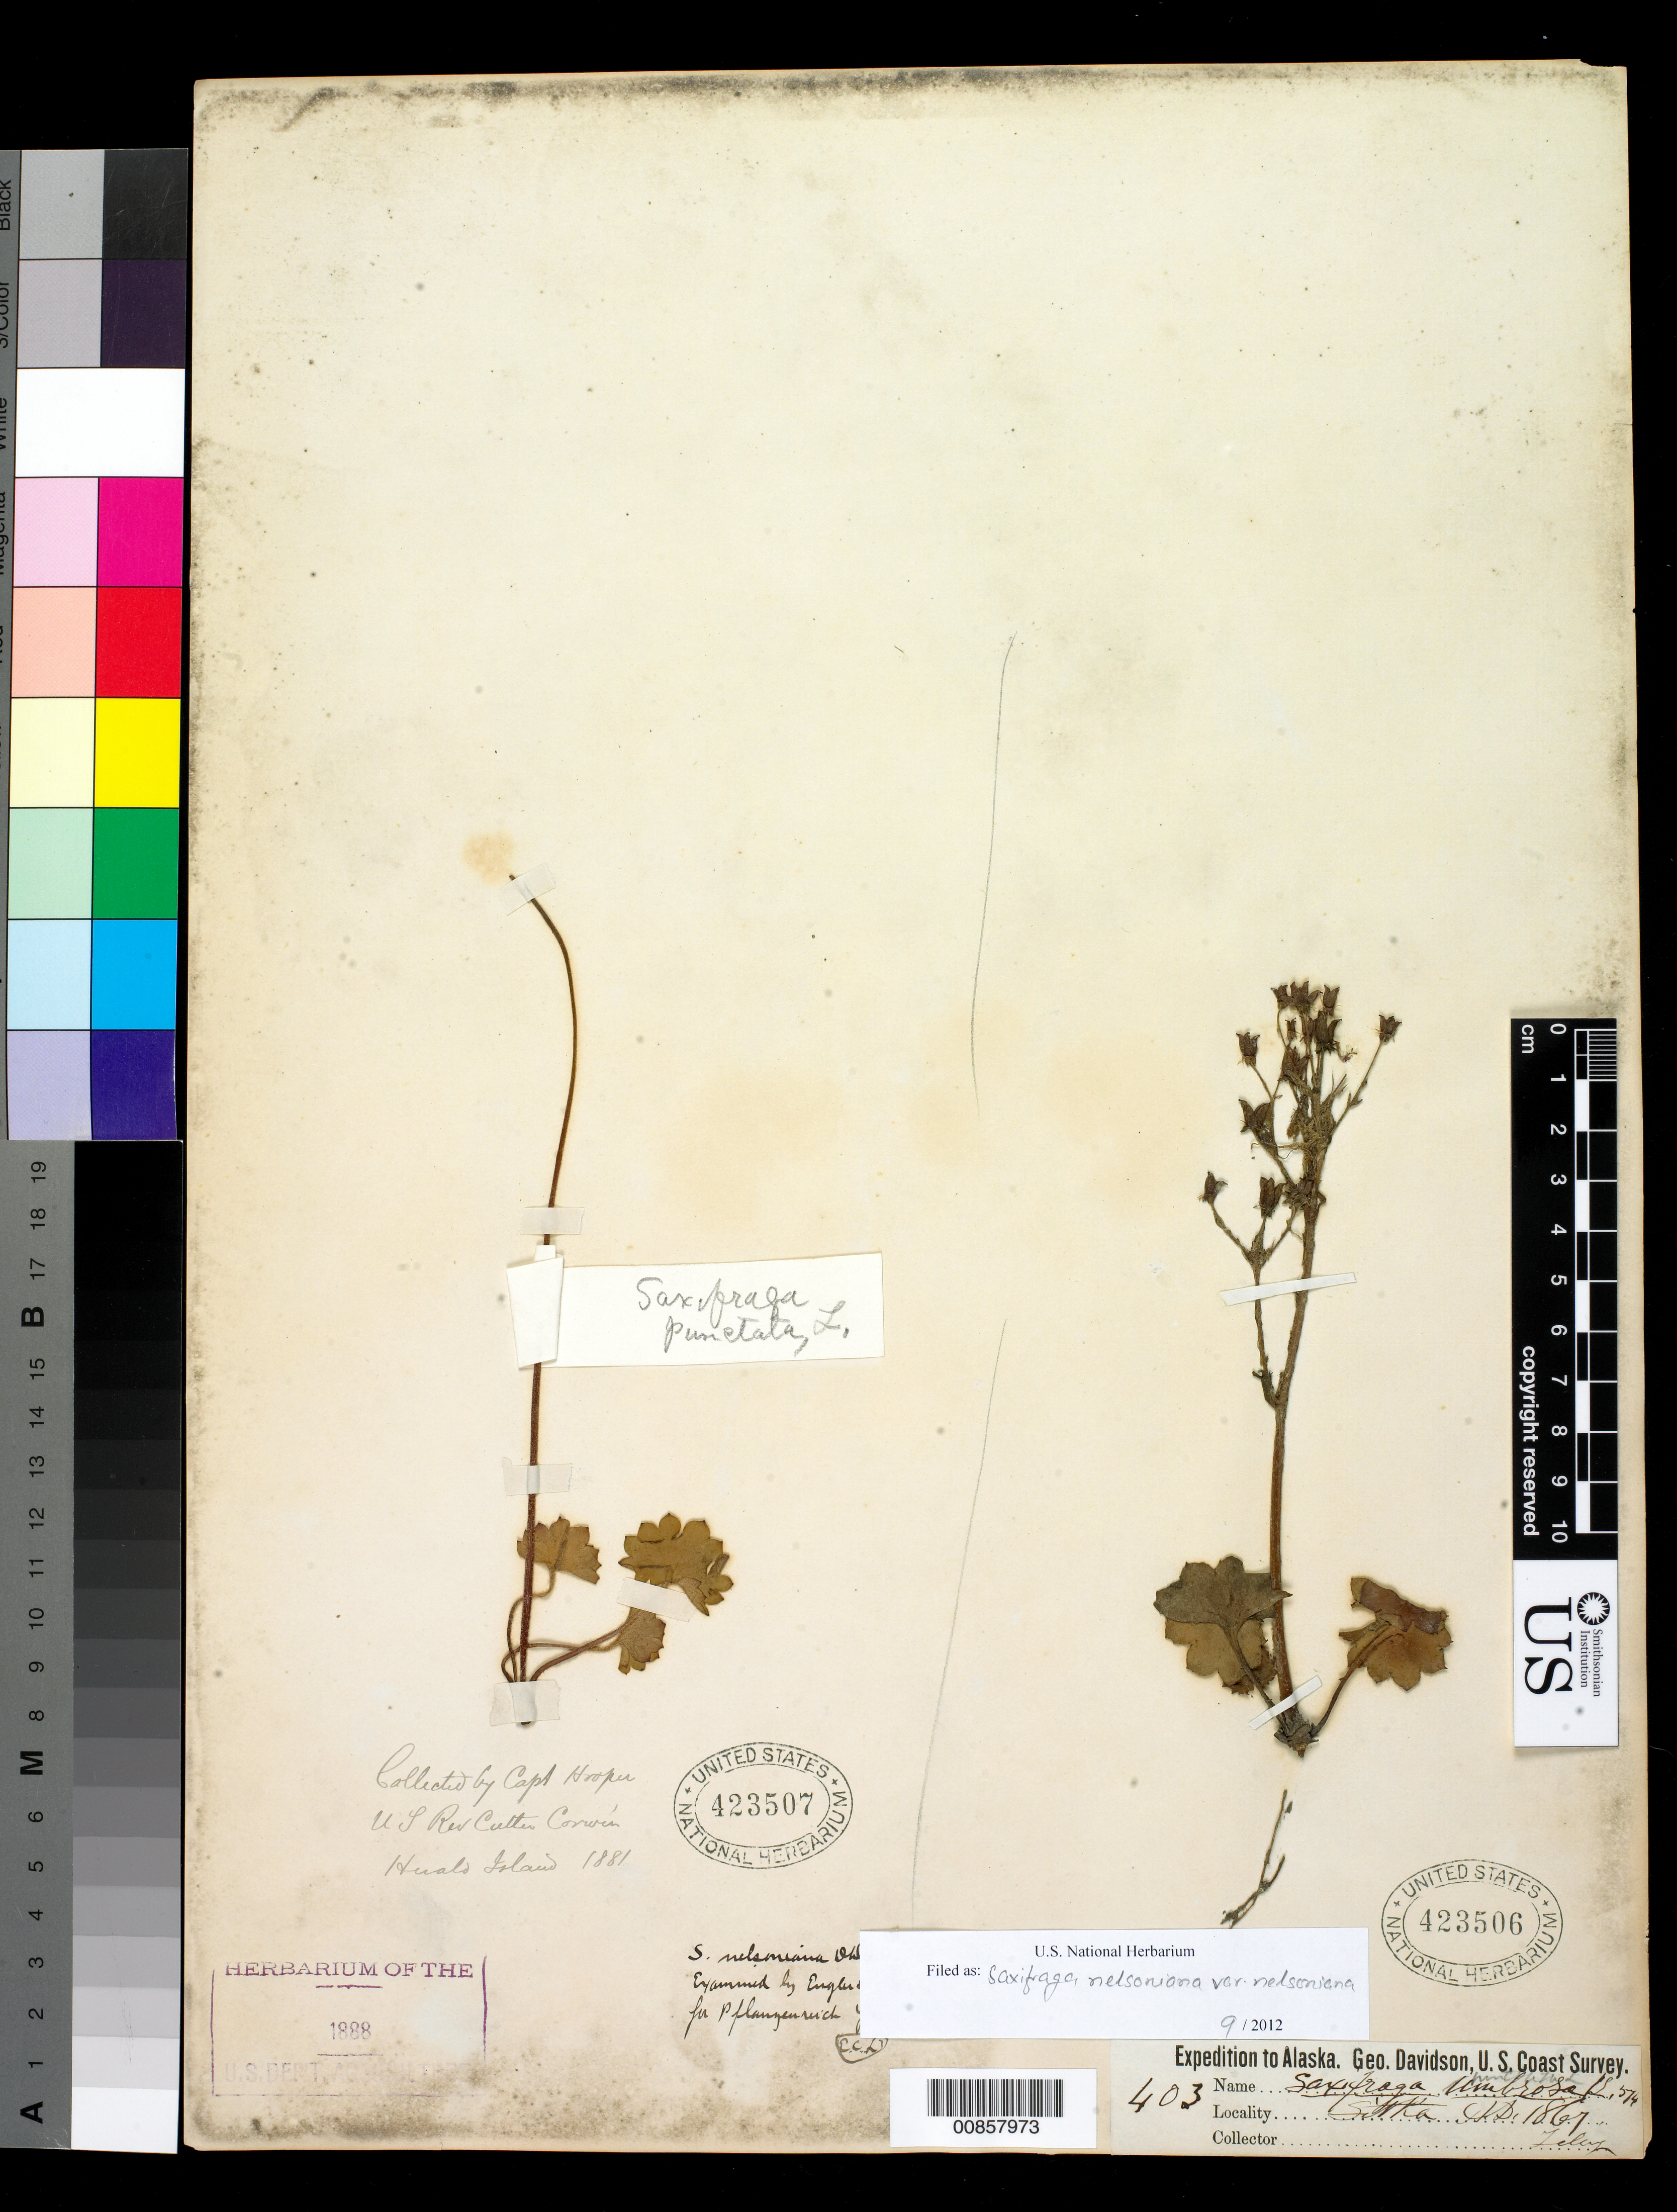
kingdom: Plantae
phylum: Tracheophyta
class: Magnoliopsida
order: Saxifragales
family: Saxifragaceae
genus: Micranthes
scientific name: Micranthes nelsoniana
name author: (D. Don) Small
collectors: V. Zeleny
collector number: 403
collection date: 1867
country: United States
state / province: Alaska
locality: Sitka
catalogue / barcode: US 423506